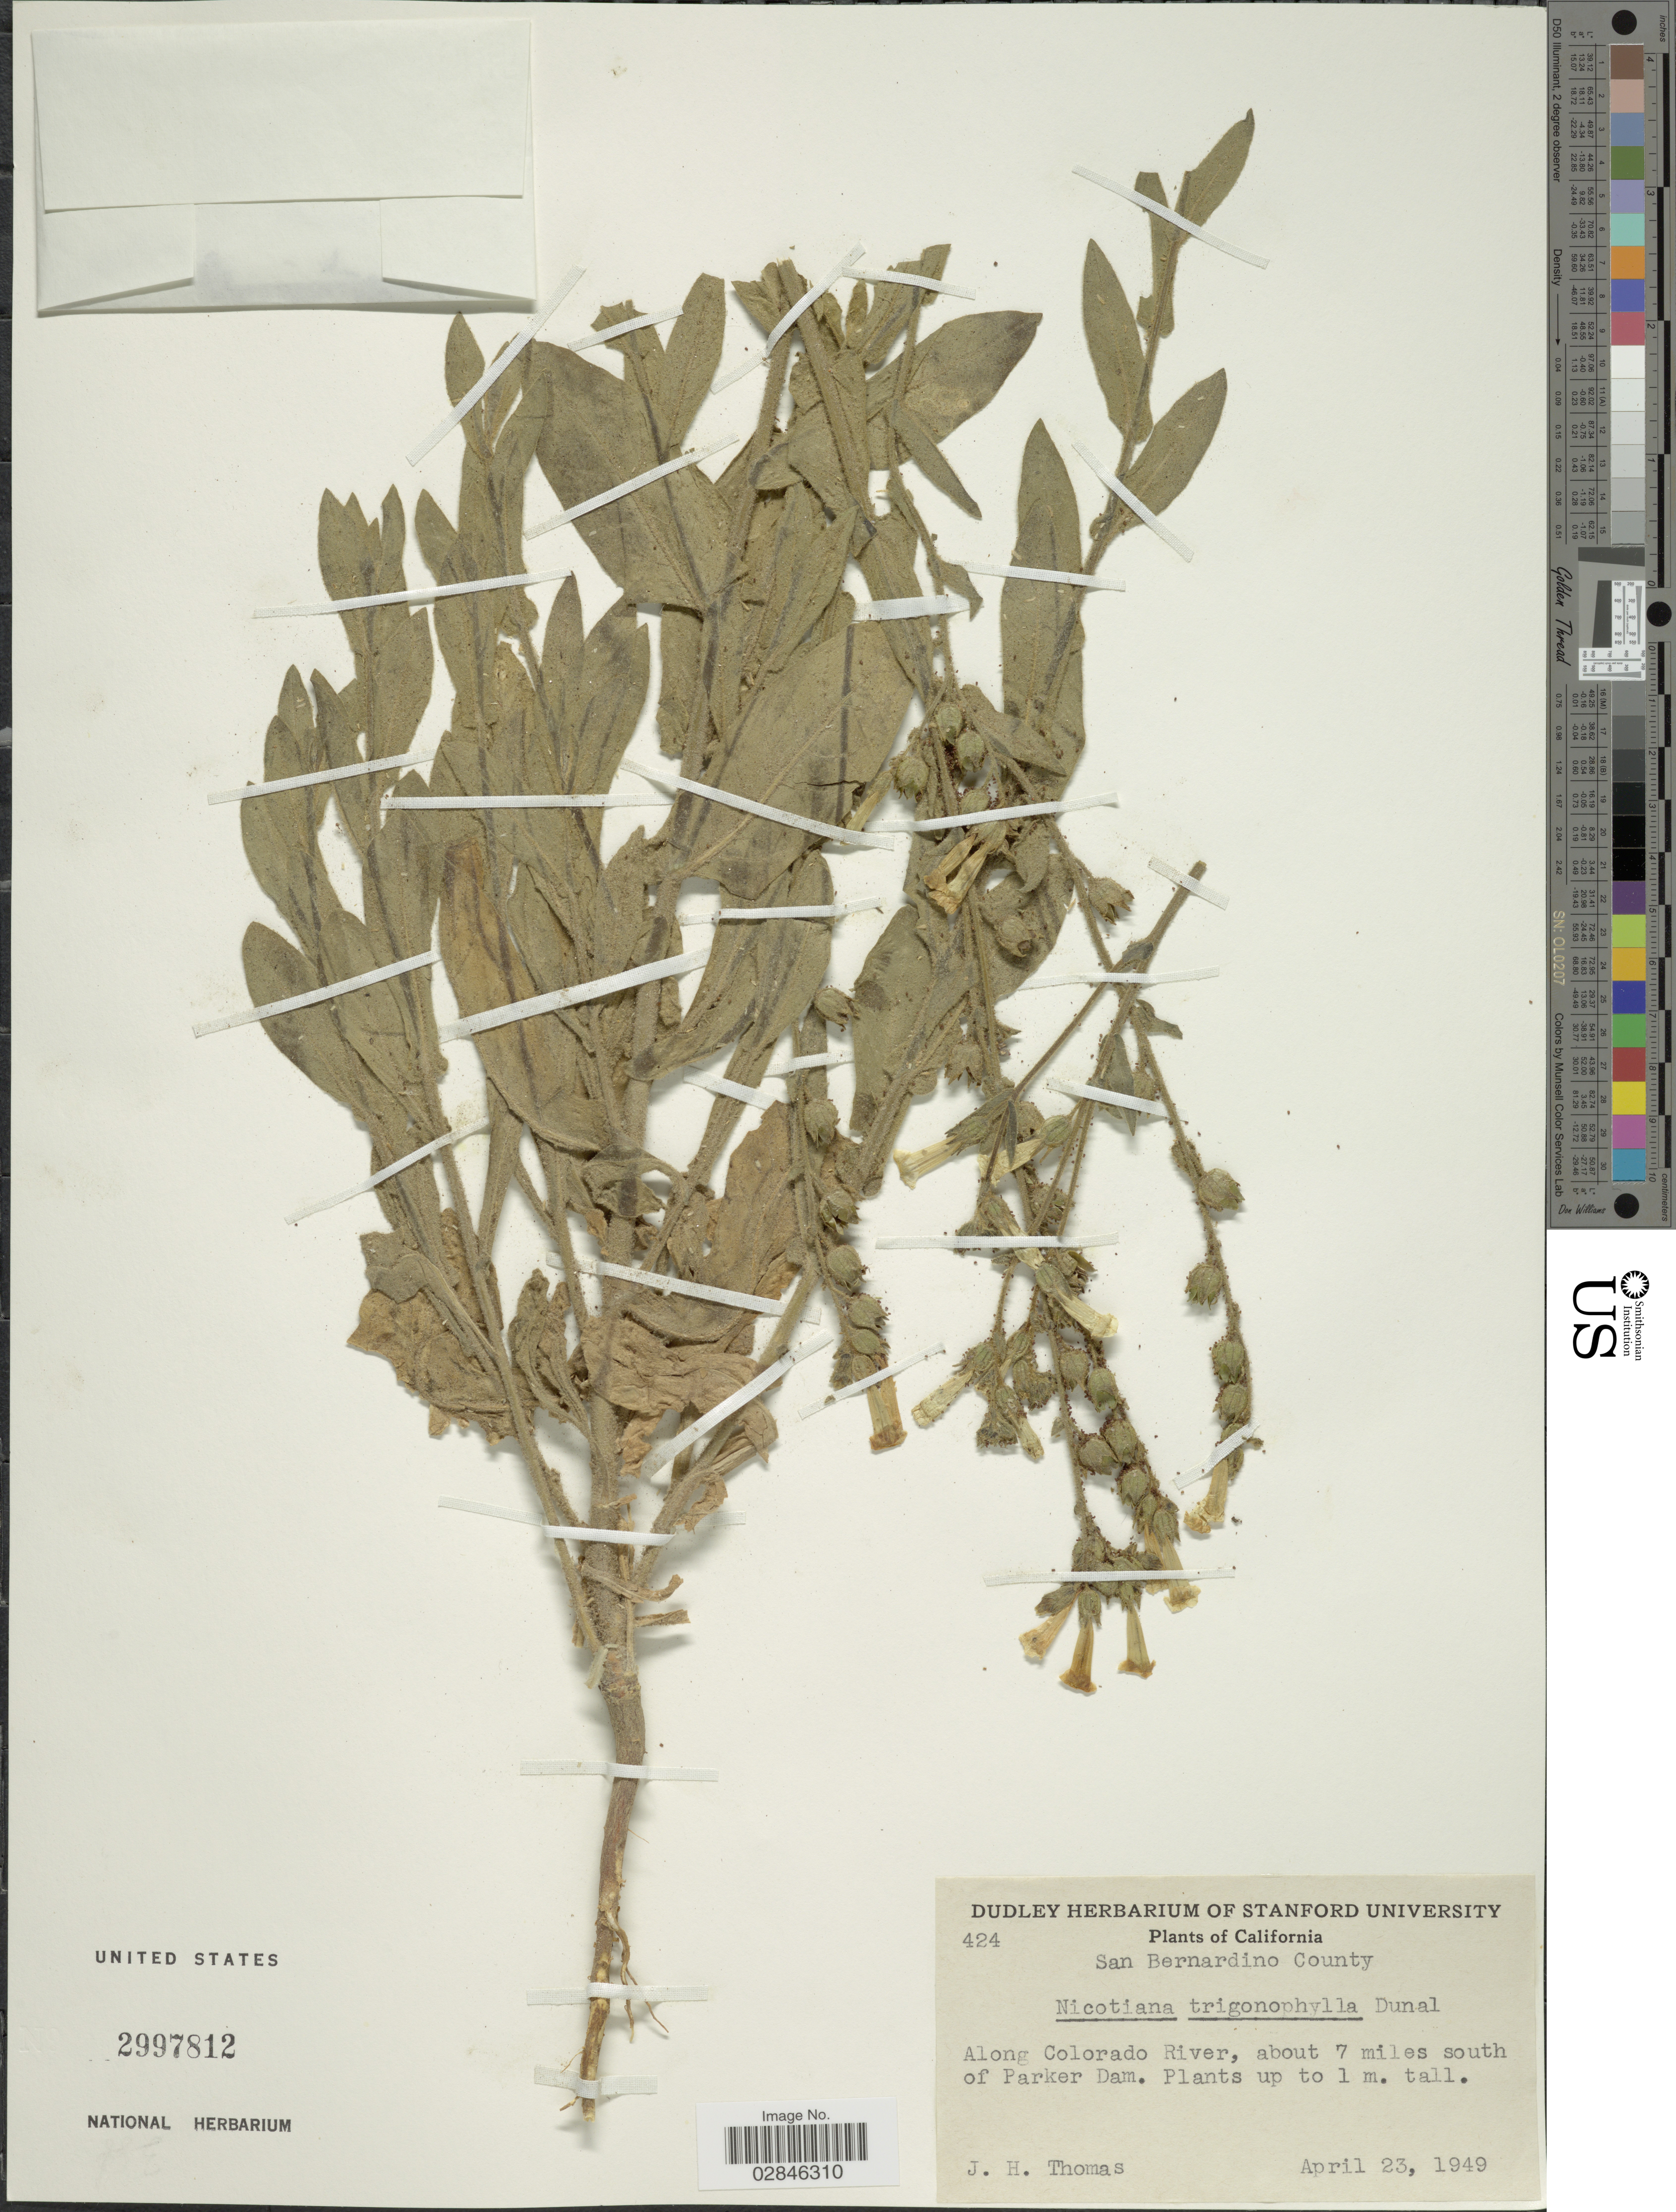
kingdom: Plantae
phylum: Tracheophyta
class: Magnoliopsida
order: Solanales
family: Solanaceae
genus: Nicotiana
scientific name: Nicotiana trigonophylla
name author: Dunal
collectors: J. H. Thomas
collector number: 424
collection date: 1949-04-23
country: United States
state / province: California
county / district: San Bernardino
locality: San Bernardino County. Along Colorado River, about 7 miles south of Parker Dam.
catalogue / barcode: US 2997812